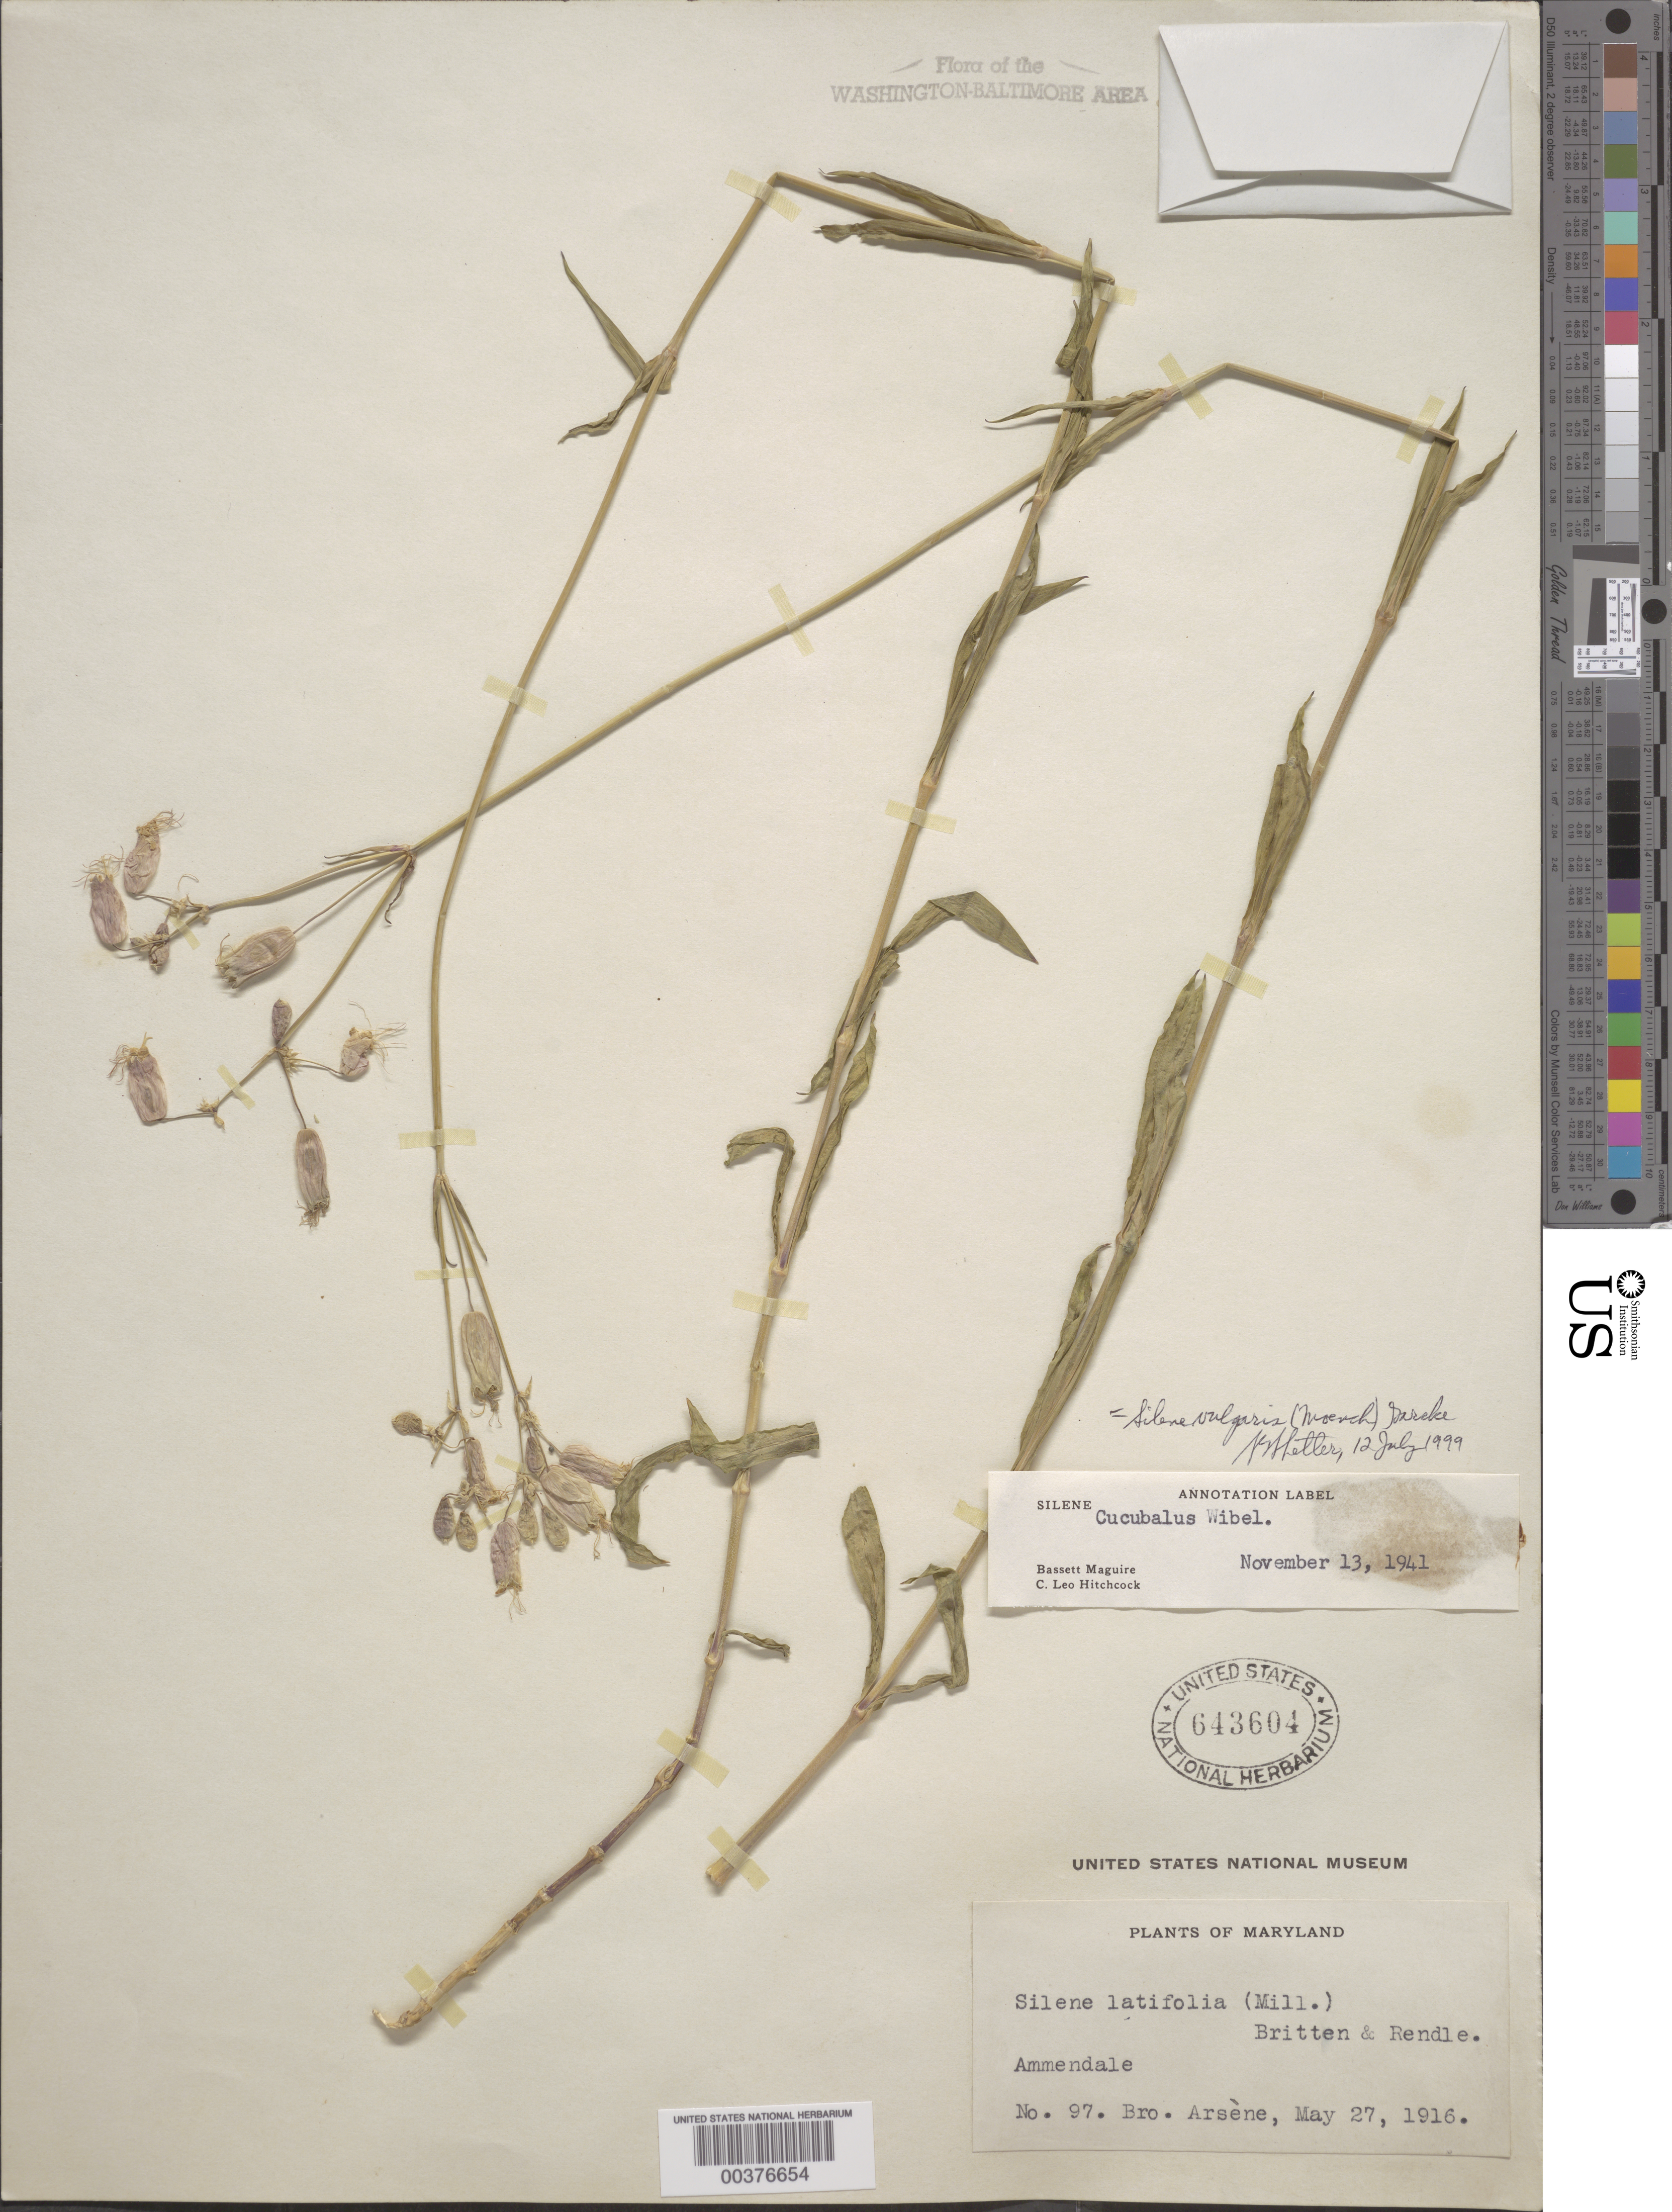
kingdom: Plantae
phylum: Tracheophyta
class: Magnoliopsida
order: Caryophyllales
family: Caryophyllaceae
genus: Silene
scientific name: Silene vulgaris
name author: (Moench) Garcke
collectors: Bro. G. Arsène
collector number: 97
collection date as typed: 27 May 1916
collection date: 1916-05-27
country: United States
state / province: Maryland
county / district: Prince George's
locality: Ammendale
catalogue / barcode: US 643604